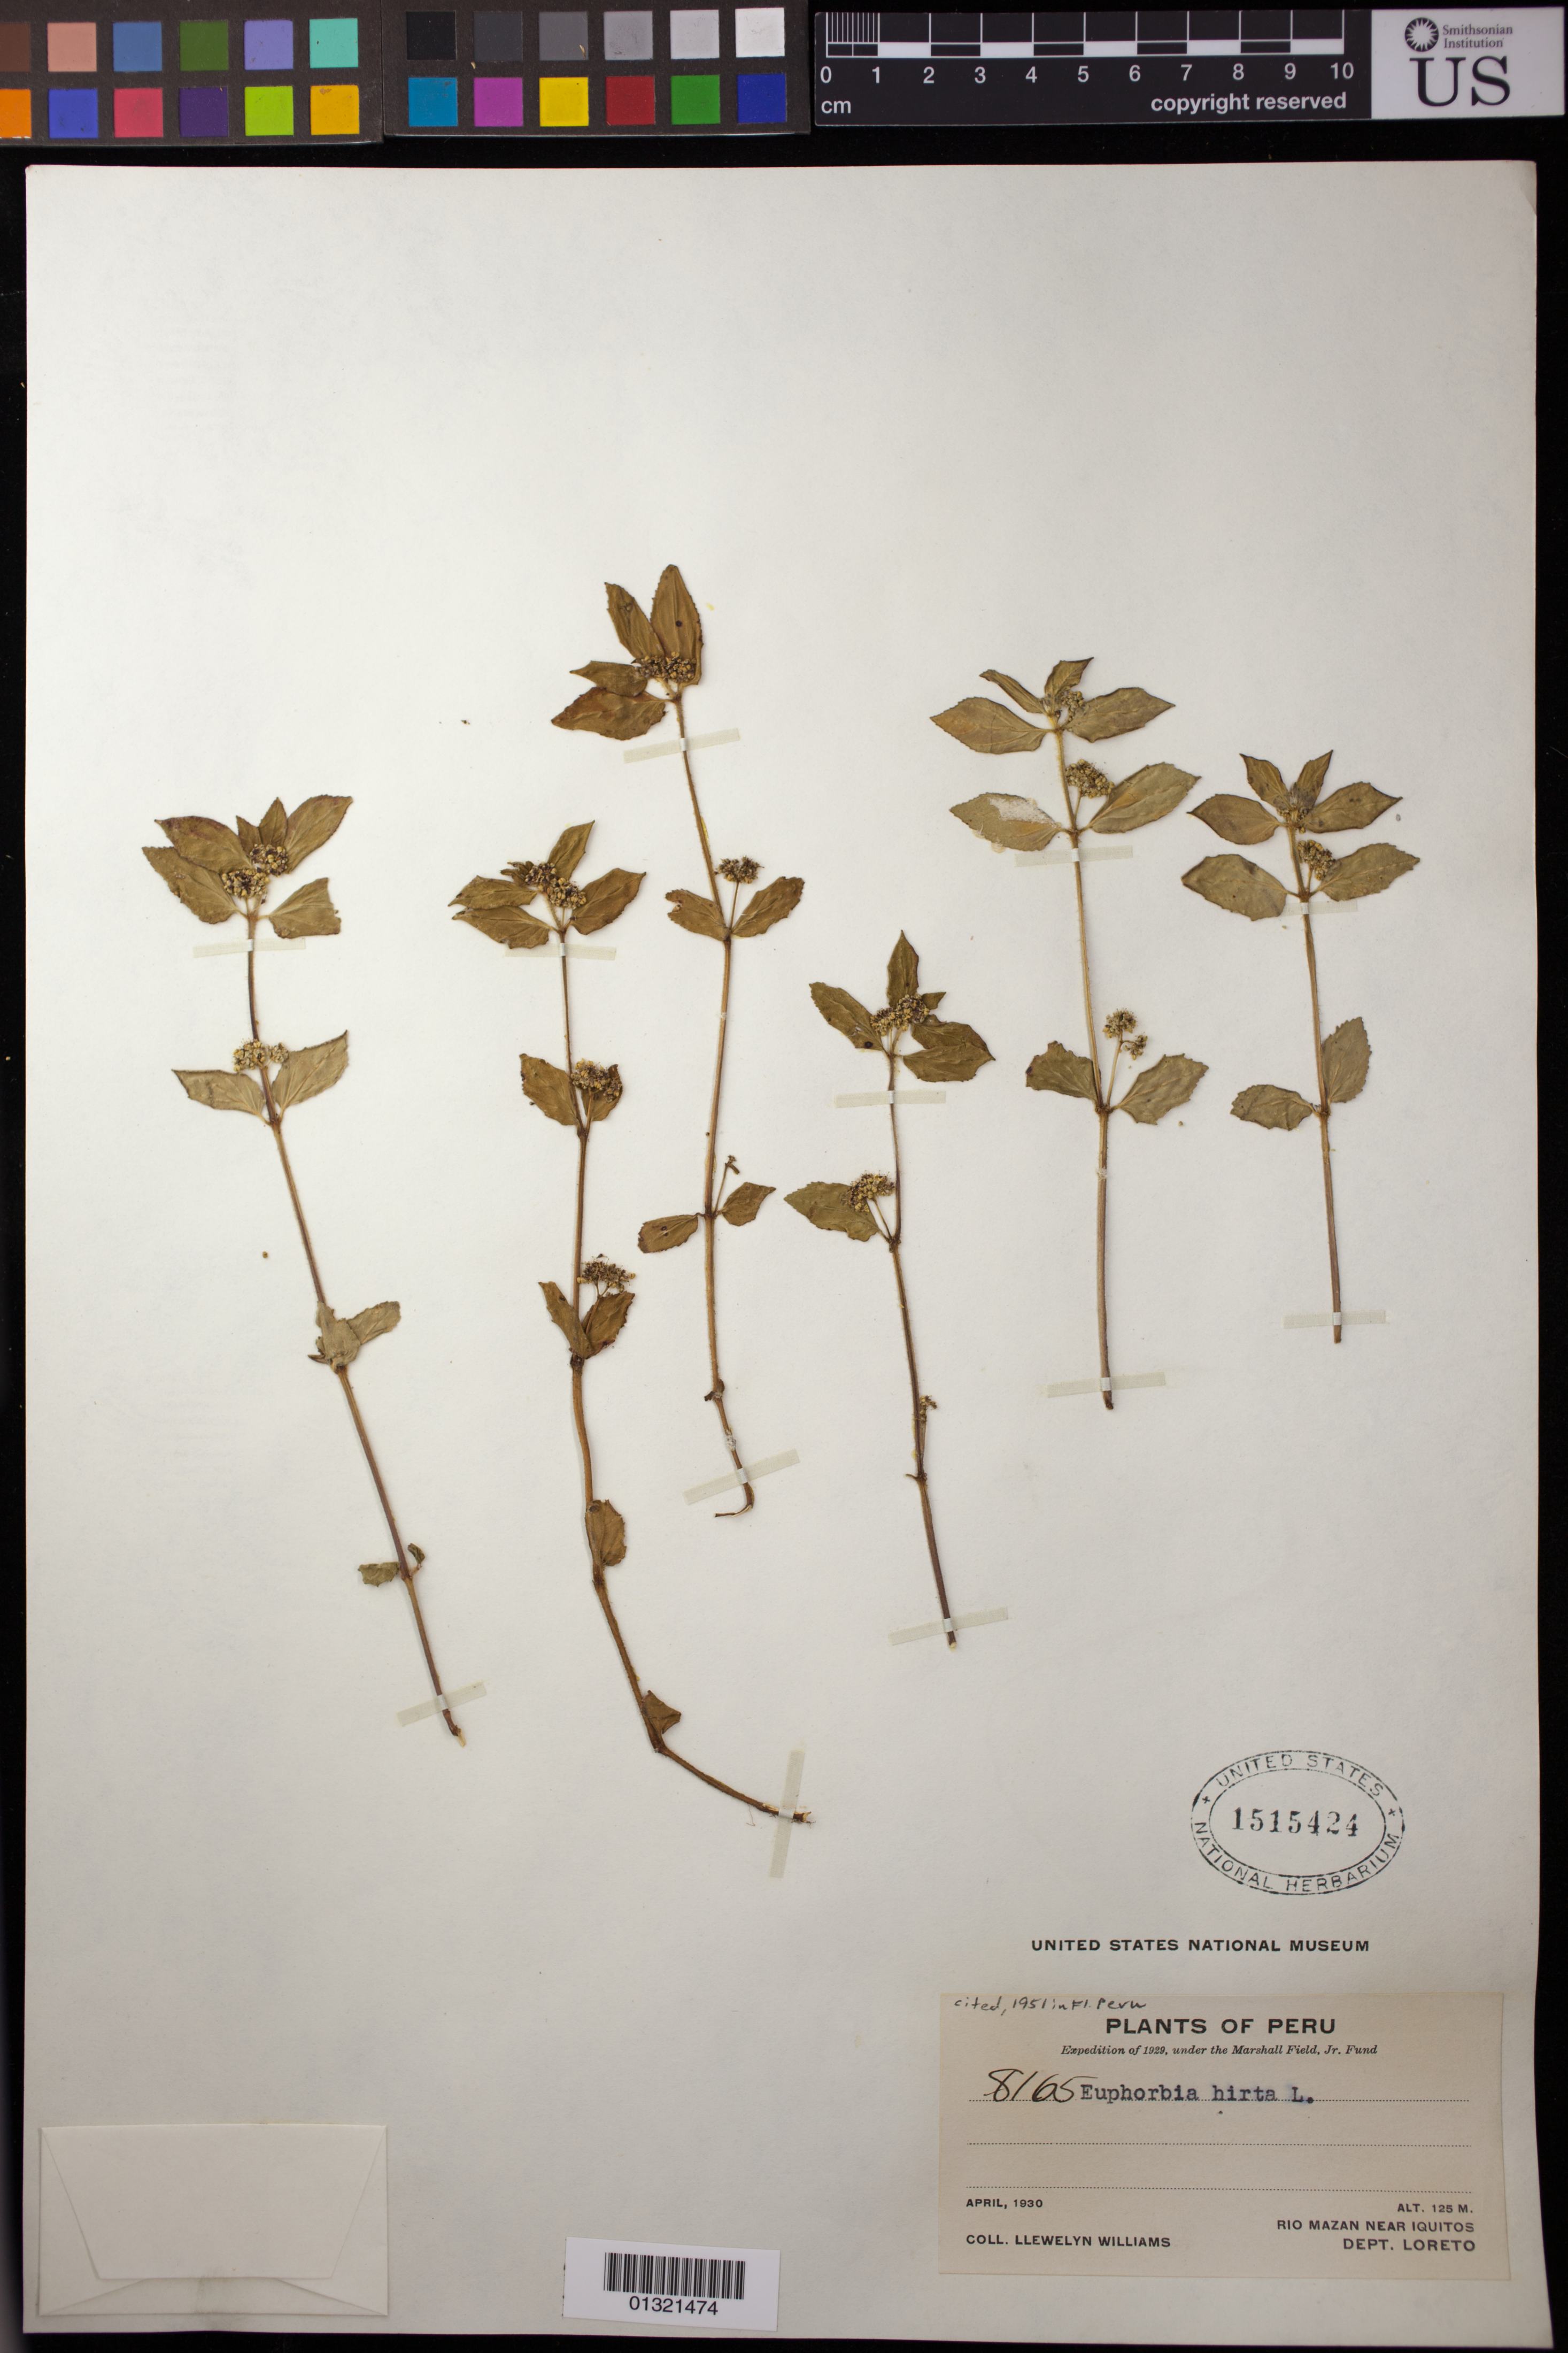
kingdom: Plantae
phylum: Tracheophyta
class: Magnoliopsida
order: Malpighiales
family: Euphorbiaceae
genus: Euphorbia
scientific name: Euphorbia hirta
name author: L.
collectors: Ll. Williams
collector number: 8165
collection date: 1930-04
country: Peru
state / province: Loreto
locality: Rio Mazan near Iquitos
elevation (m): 125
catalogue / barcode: US 1515424